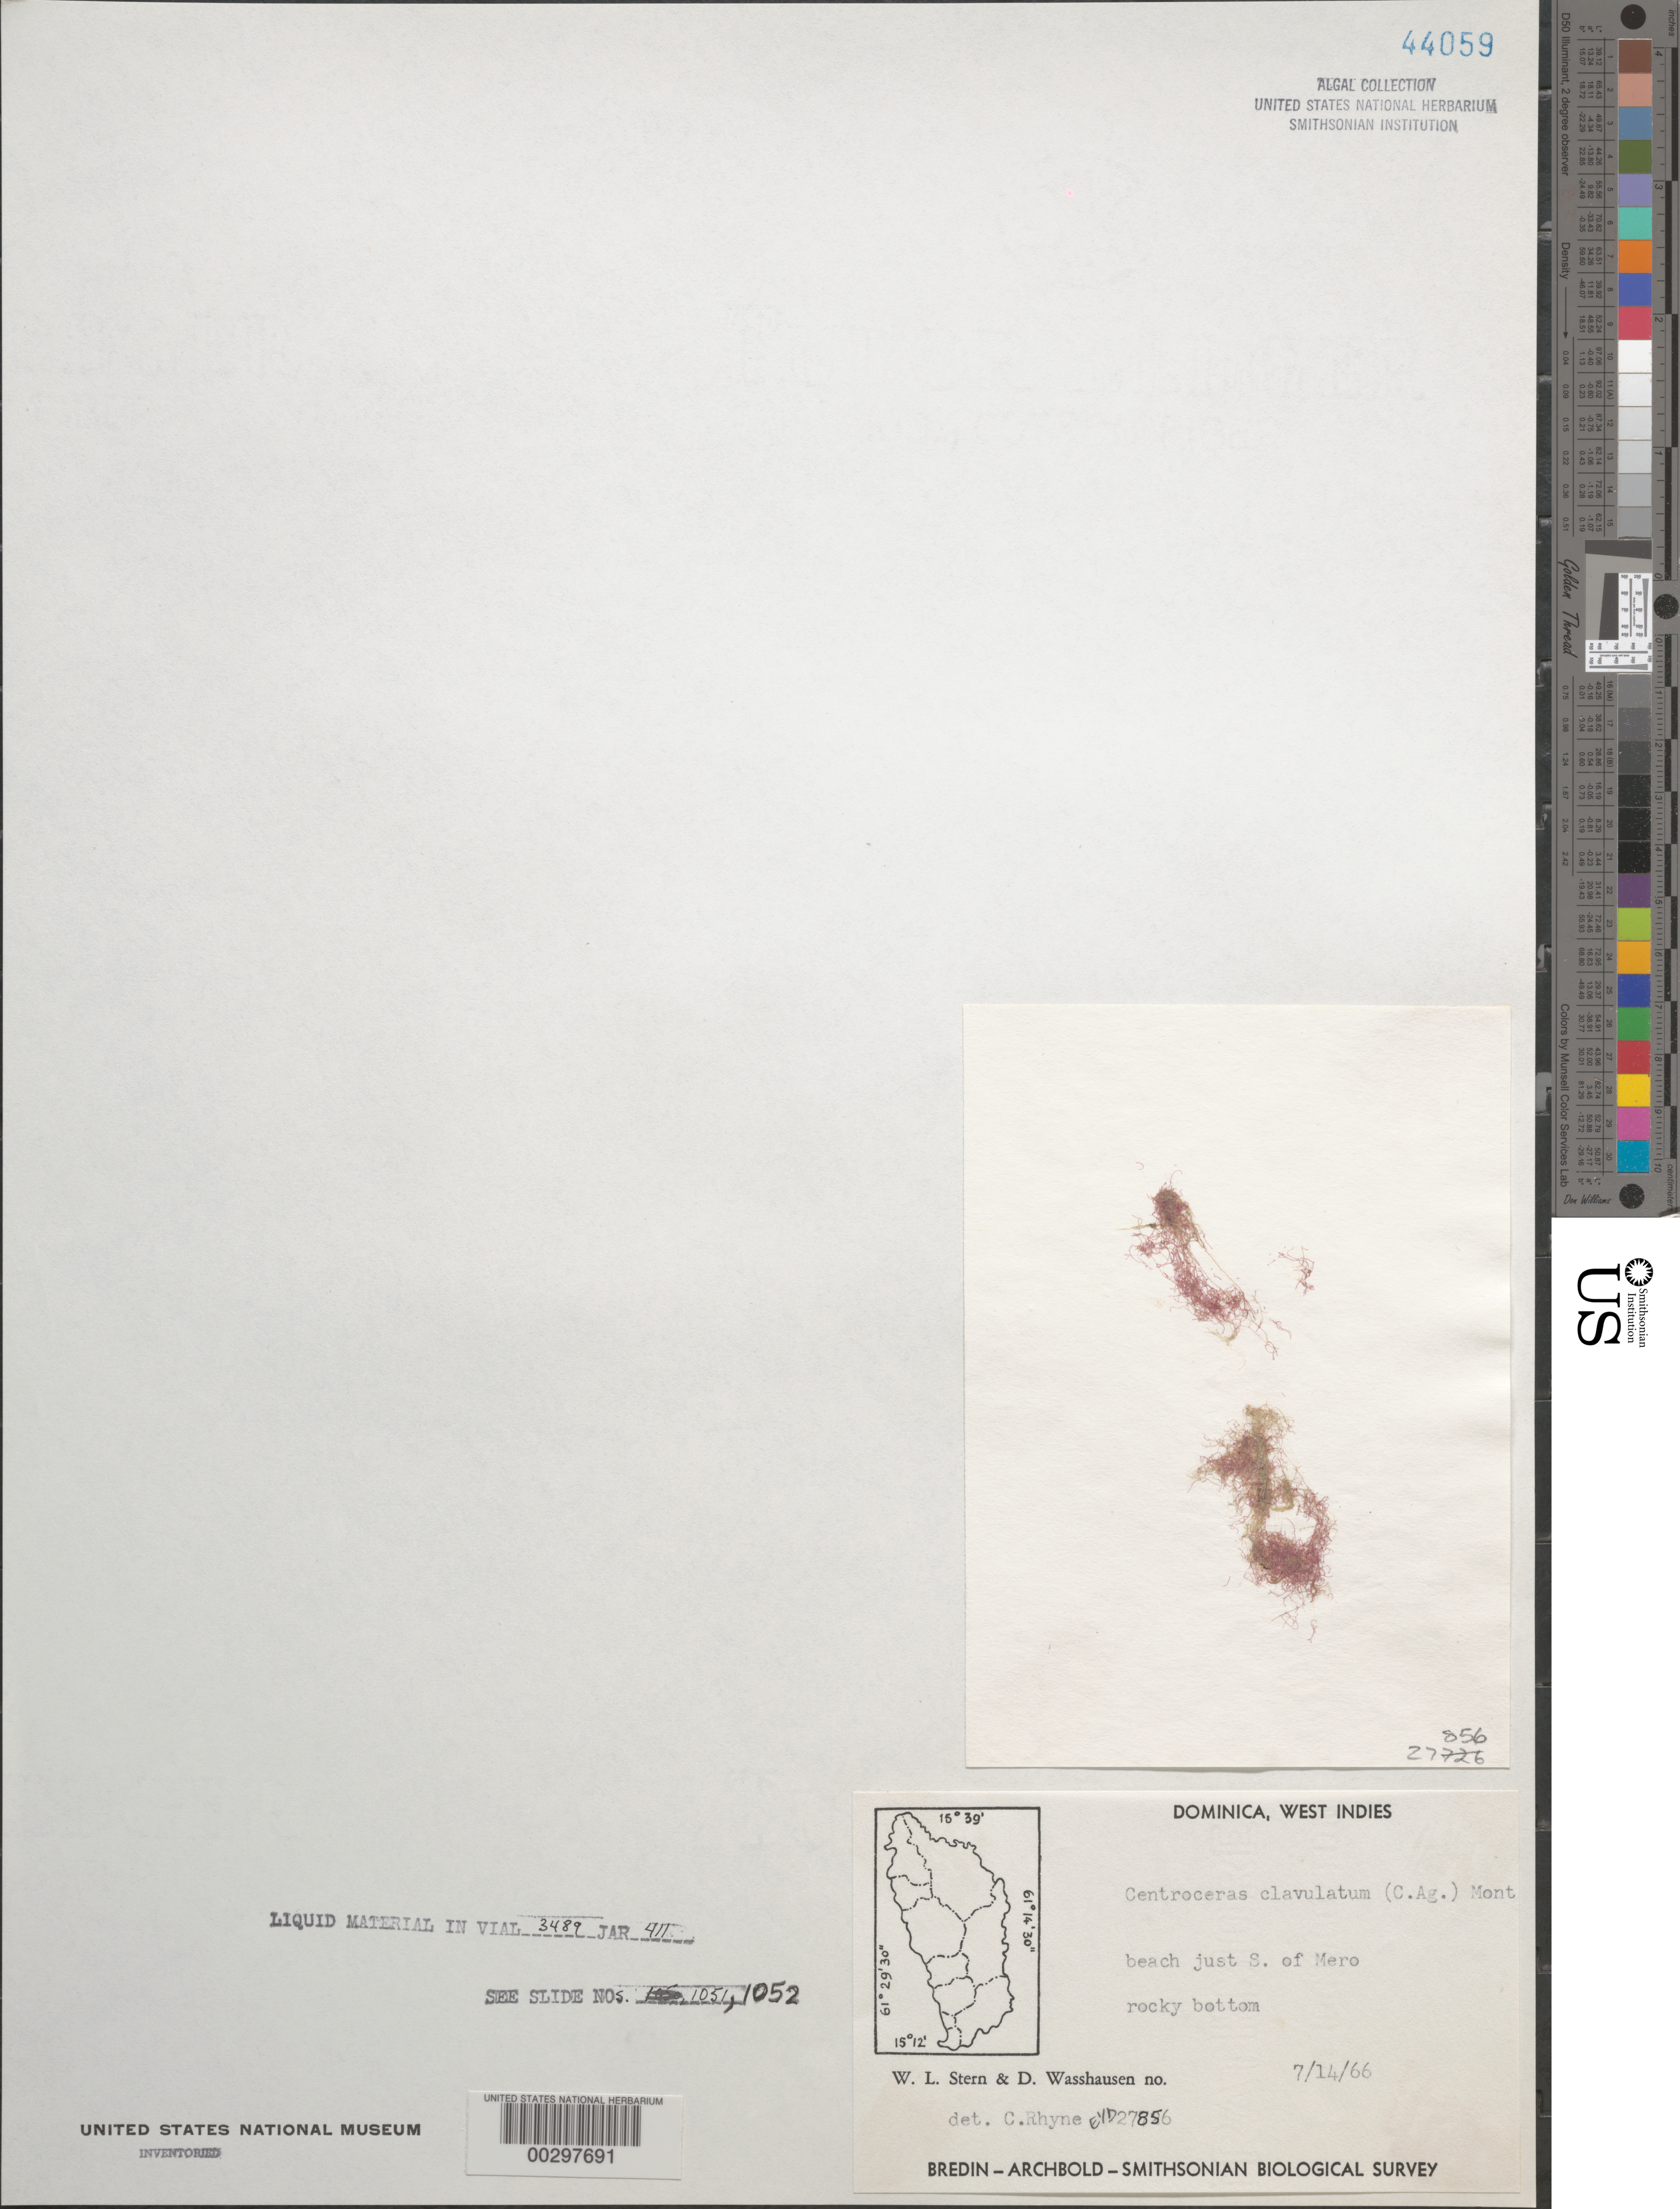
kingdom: Plantae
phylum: Rhodophyta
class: Florideophyceae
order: Ceramiales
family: Ceramiaceae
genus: Centroceras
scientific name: Centroceras clavulatum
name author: (C. Agardh) Mont.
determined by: Rhyne, C. F.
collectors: W. L. Stern & D. C. Wasshausen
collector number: EYD 27856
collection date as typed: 14 Jul 1966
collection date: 1966-07-14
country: Dominica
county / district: St. Joseph's Parish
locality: South of Mero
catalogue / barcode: US 44059